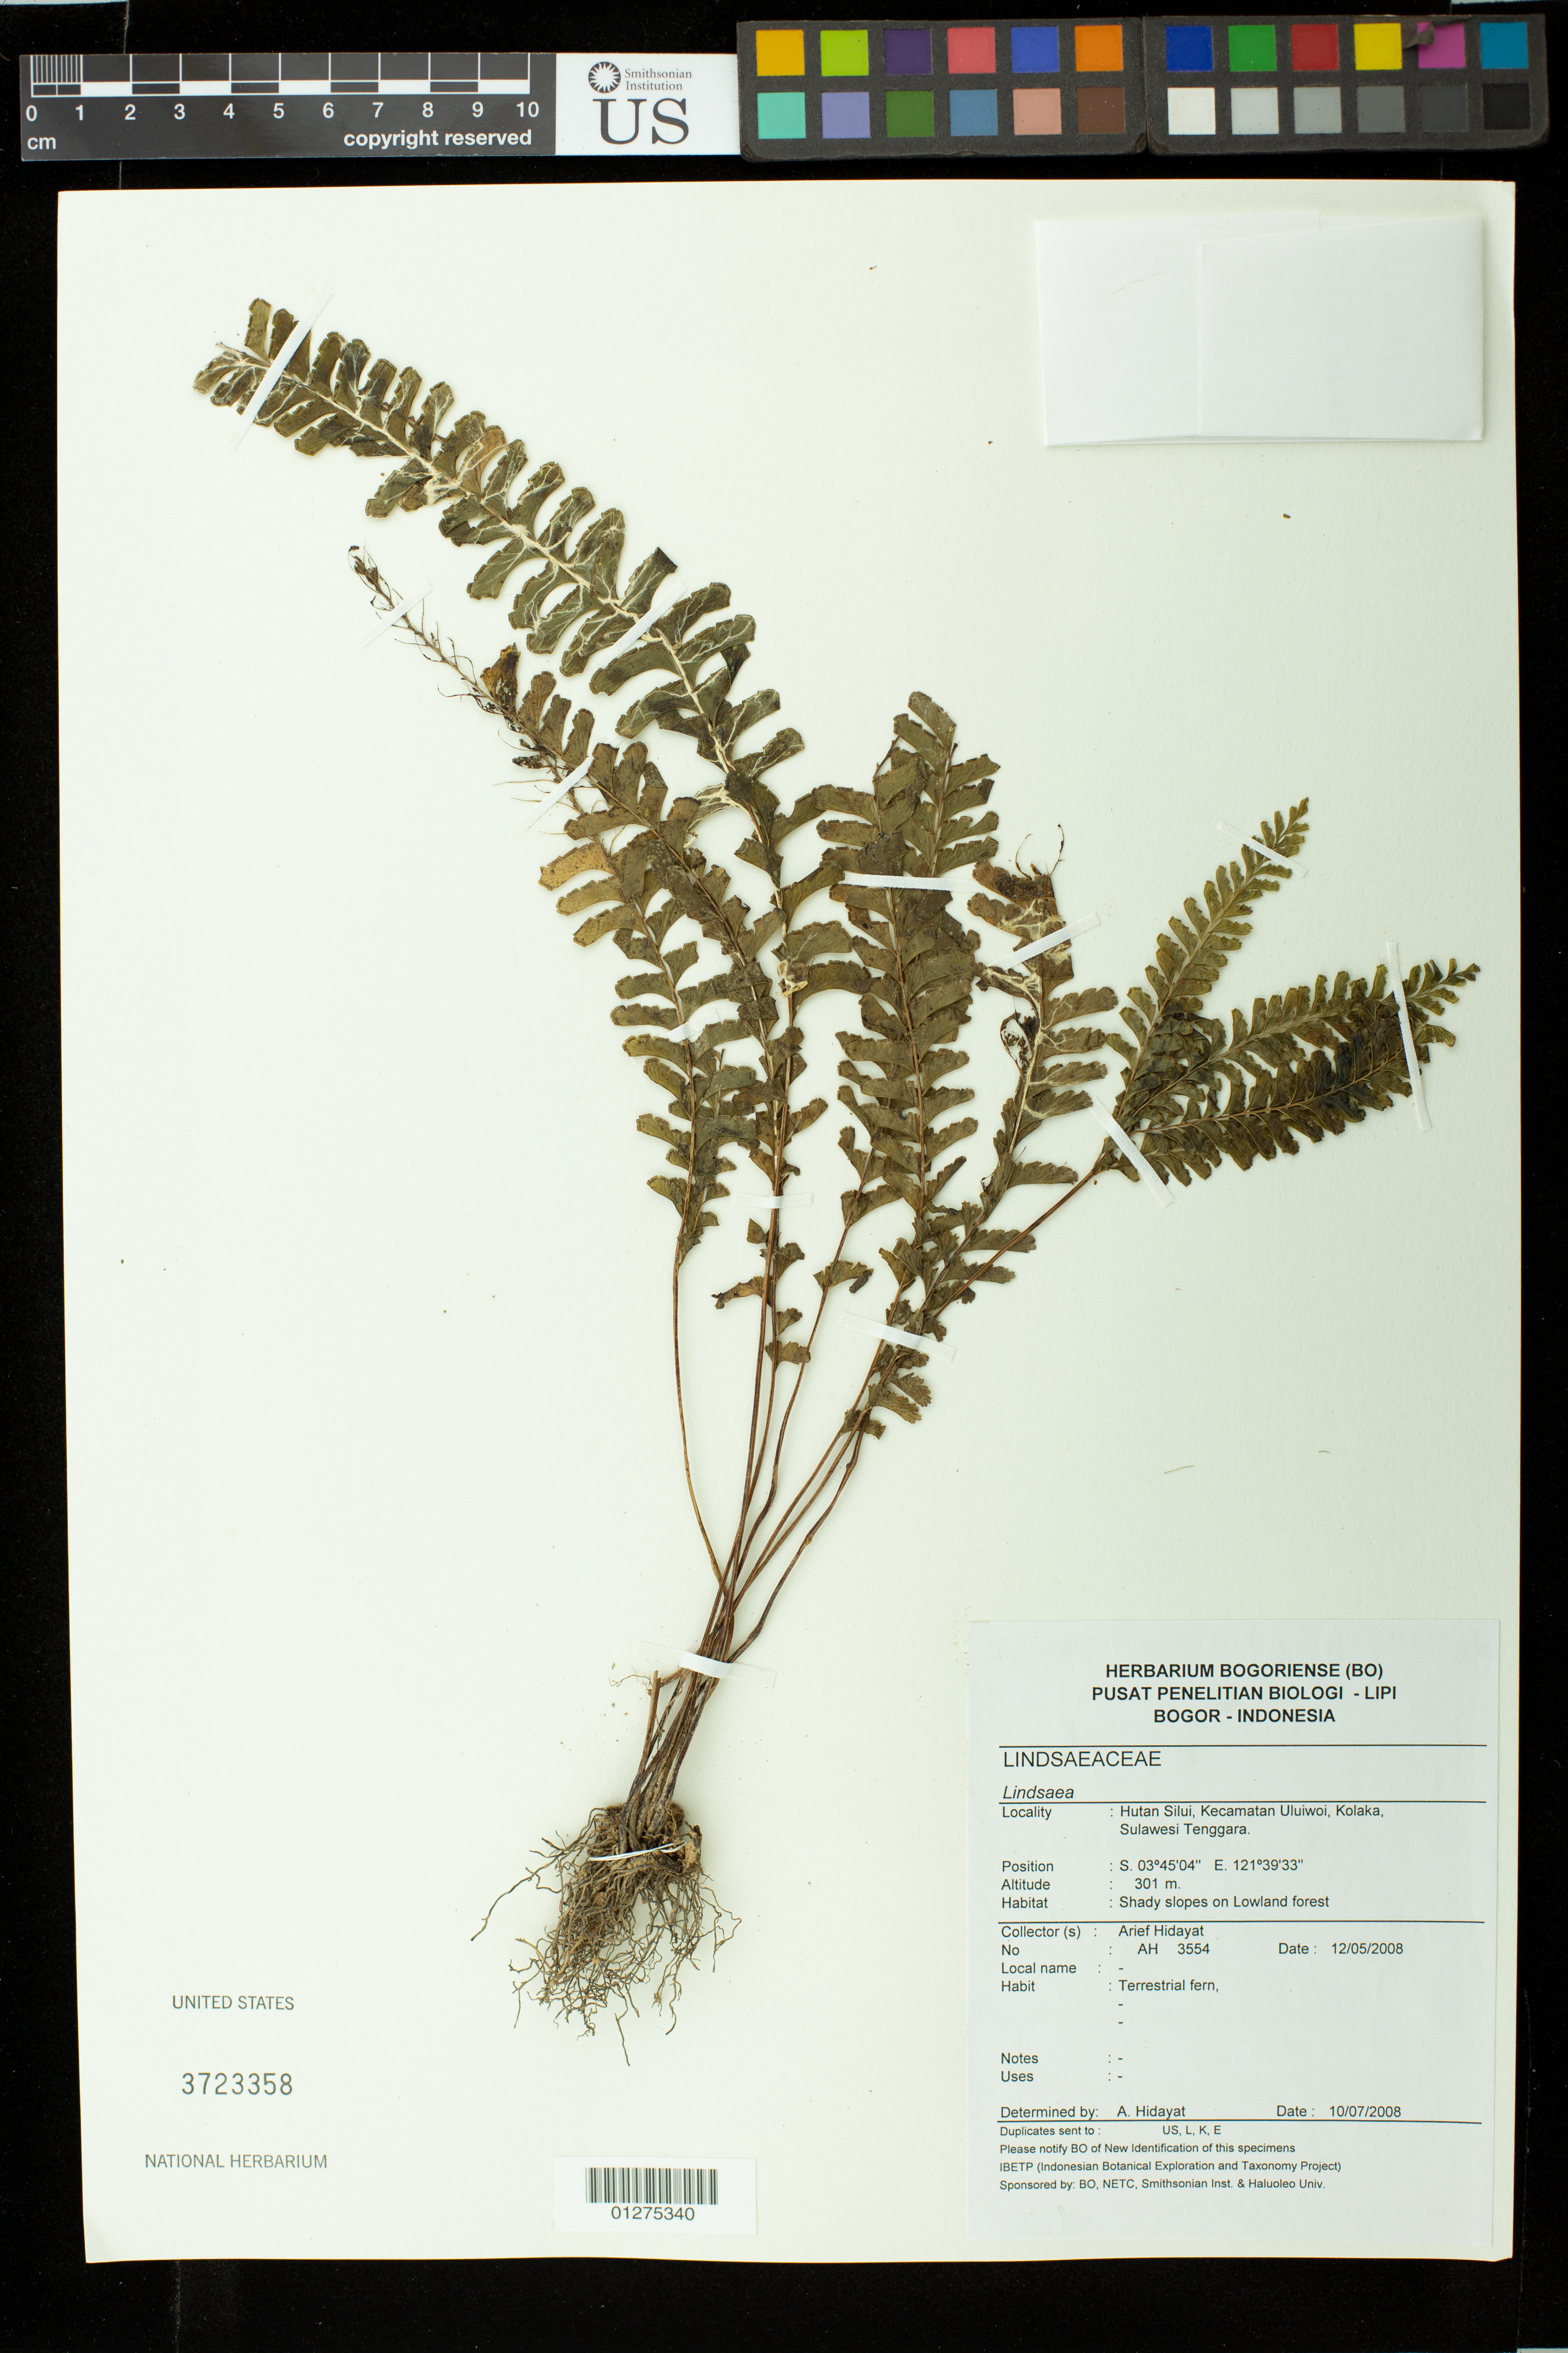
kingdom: Plantae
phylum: Tracheophyta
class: Polypodiopsida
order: Polypodiales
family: Lindsaeaceae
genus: Lindsaea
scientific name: Lindsaea sp.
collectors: A. Hidayat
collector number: AH 3554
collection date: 2008-07-10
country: Indonesia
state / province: Sulawesi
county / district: Sulawesi Tenggara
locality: Hutan Silui, Kecamatan Uluiwoi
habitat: Shady slopes on Lowland forest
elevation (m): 301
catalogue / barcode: US 3723358